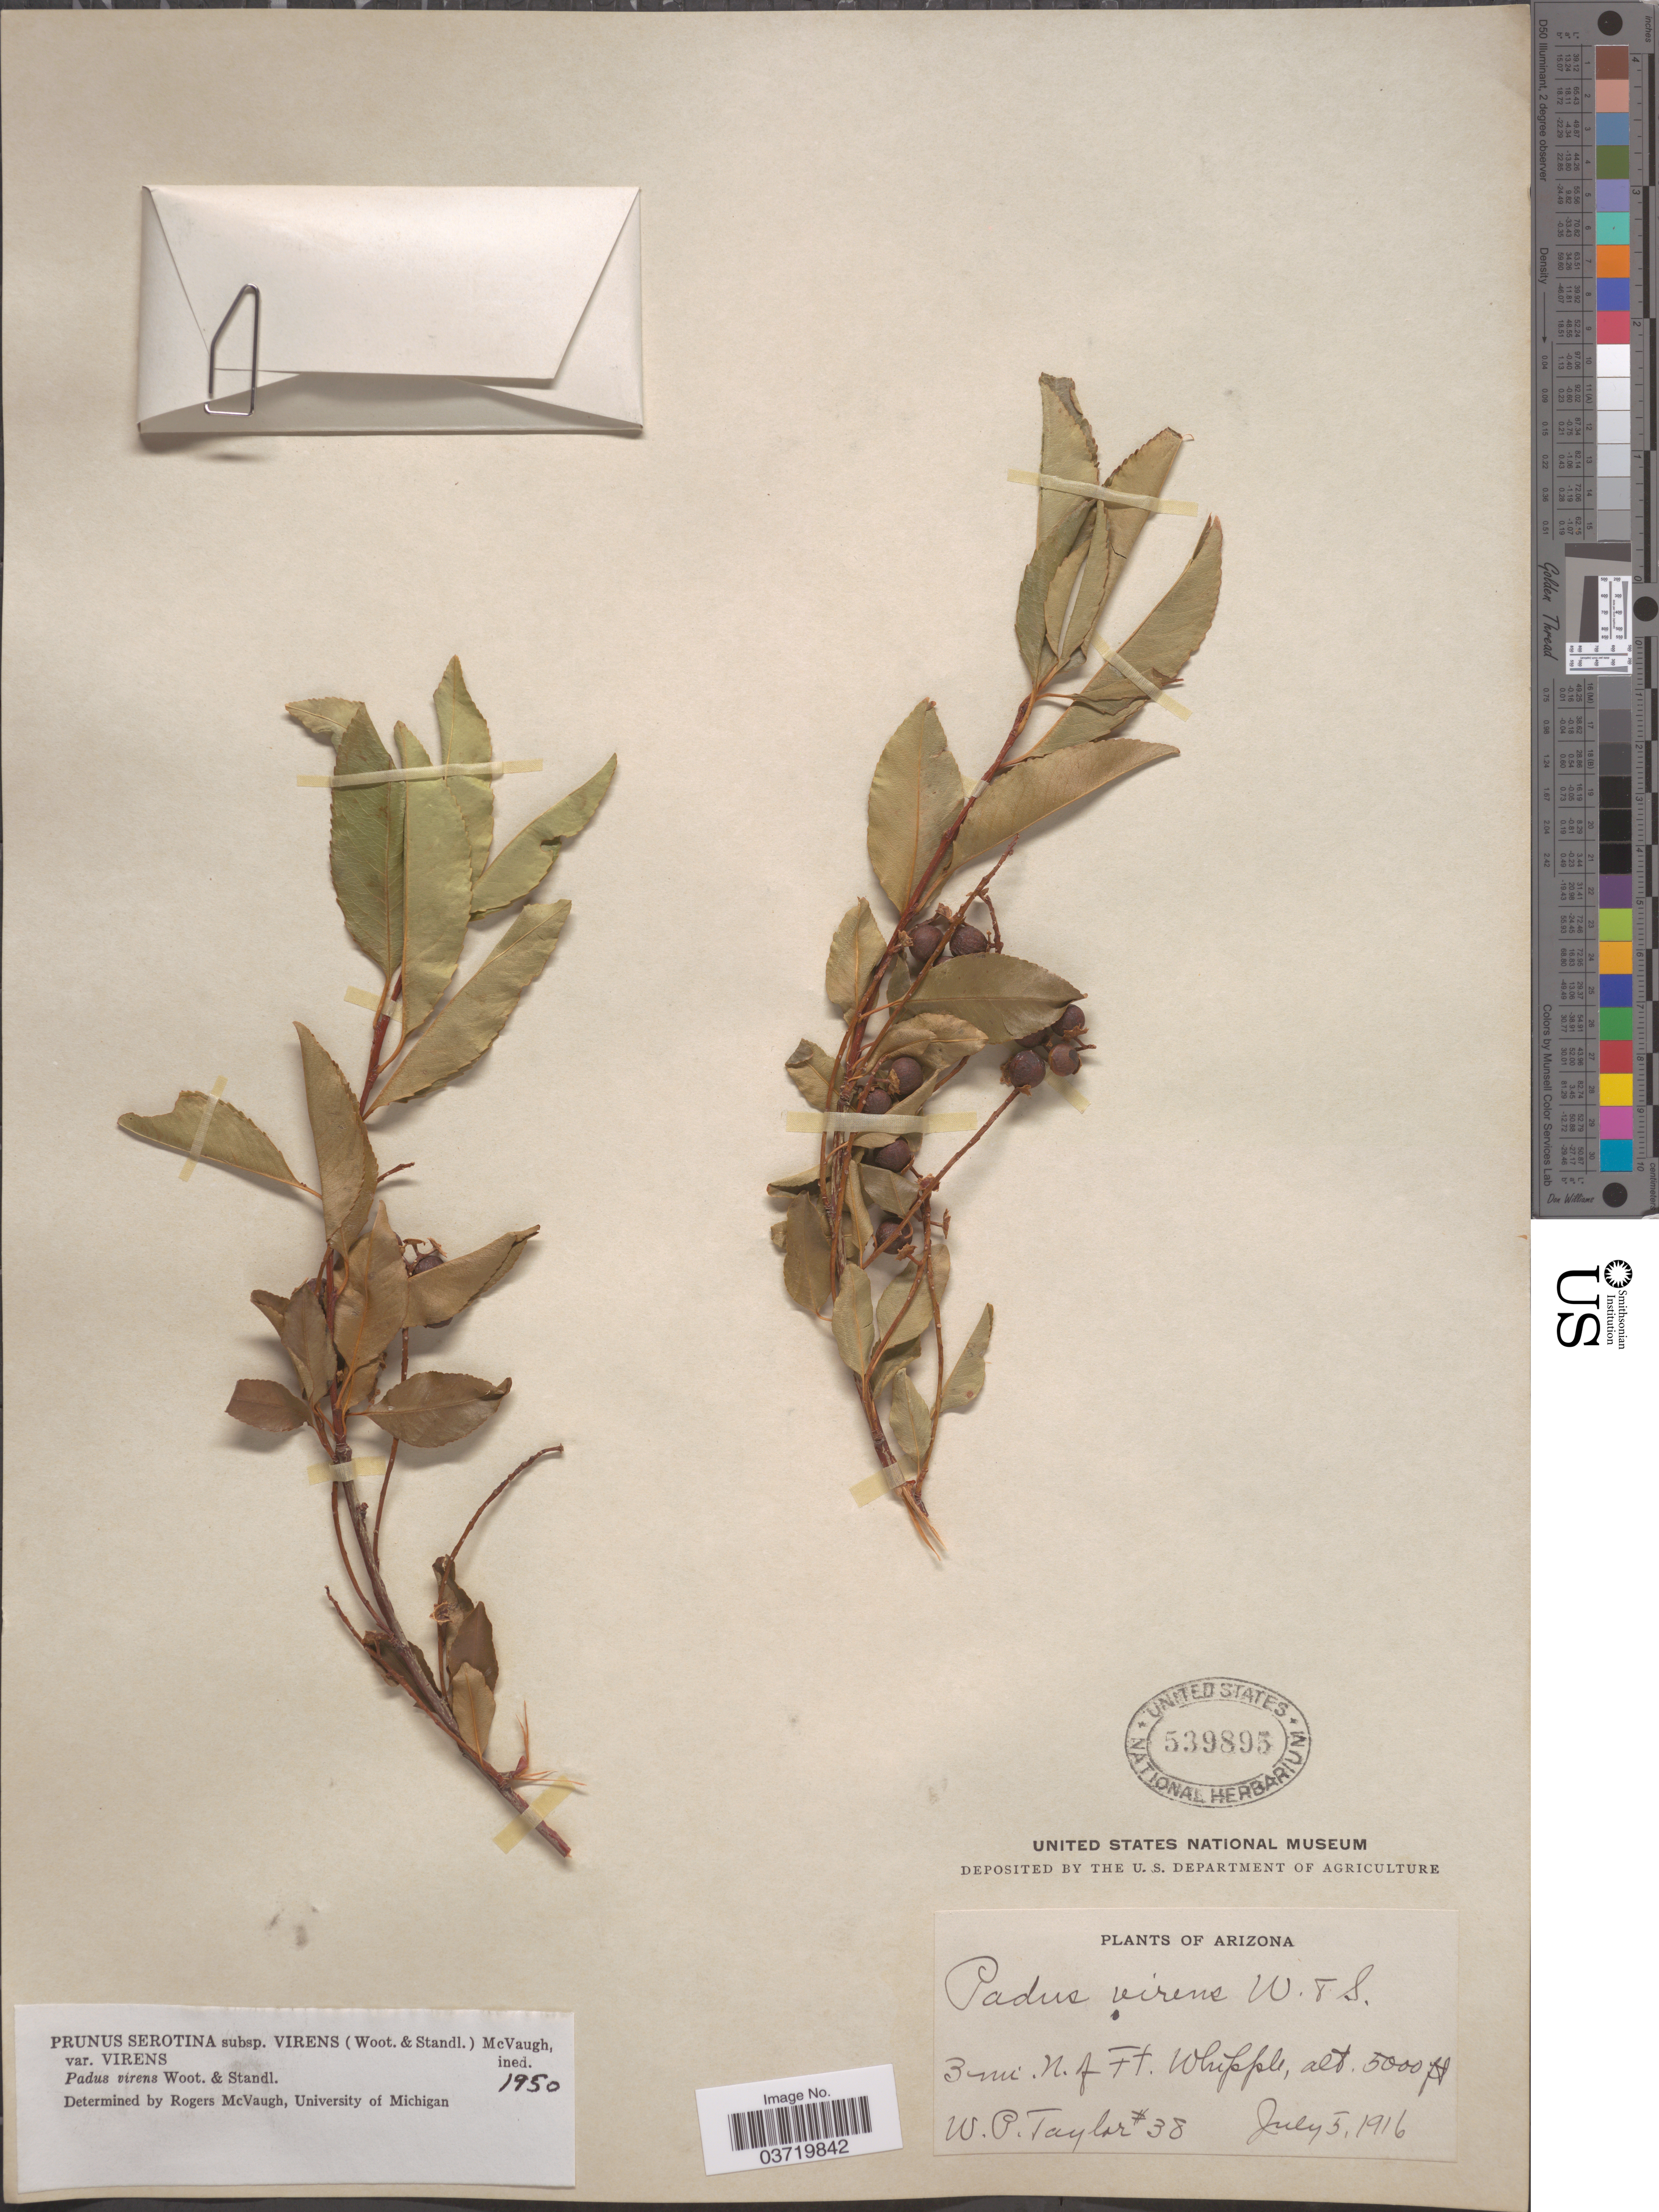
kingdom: Plantae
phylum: Tracheophyta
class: Magnoliopsida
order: Rosales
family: Rosaceae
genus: Prunus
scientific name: Prunus serotina var. rufula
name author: (Wooton & Standl.) McVaugh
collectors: W. P. Taylor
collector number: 38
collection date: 1916-07-05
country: United States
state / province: Arizona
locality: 3 mi. N. of Ft. Whipple.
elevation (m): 1524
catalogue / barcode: US 539895